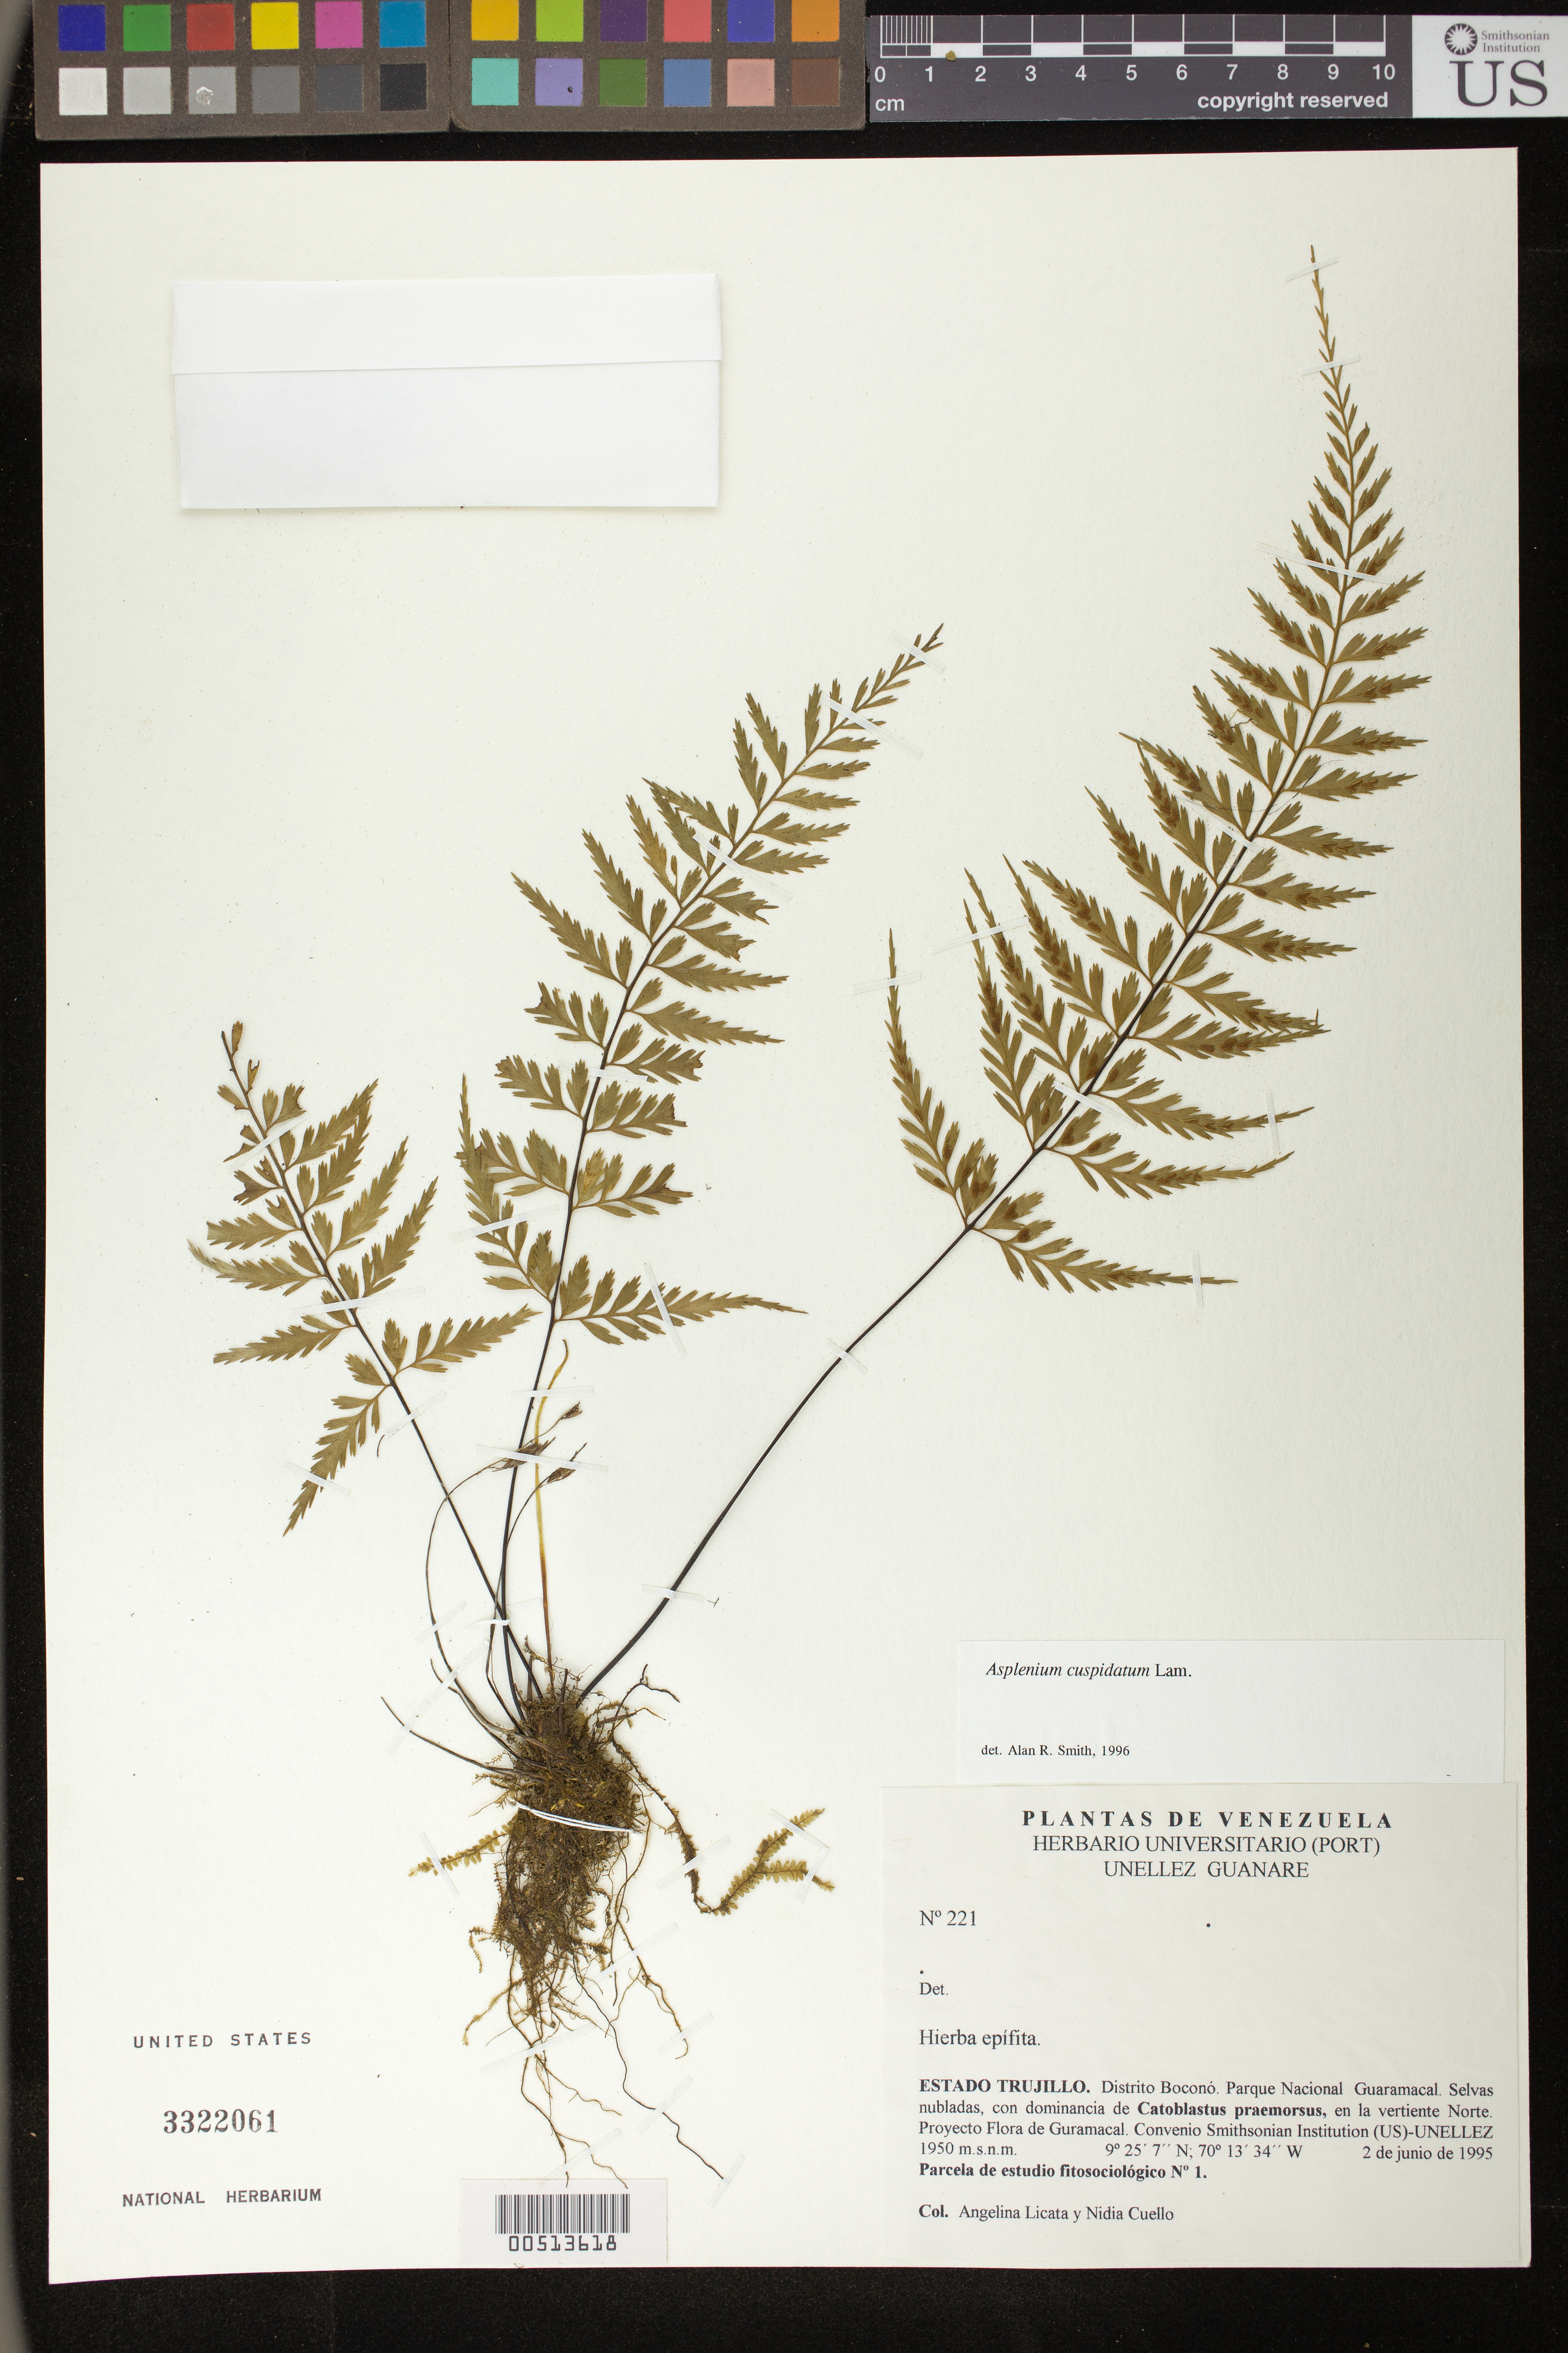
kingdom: Plantae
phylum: Tracheophyta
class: Polypodiopsida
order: Polypodiales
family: Aspleniaceae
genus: Asplenium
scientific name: Asplenium cuspidatum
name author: Lam.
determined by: Smith, Alan R., (UC)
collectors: A. Licata & N. L. Cuello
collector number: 221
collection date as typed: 02 Jun 1995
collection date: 1995-06-02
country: Venezuela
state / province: Trujillo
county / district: Boconó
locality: Parque Nacional Guaramacal, vertiente N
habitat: Selvas nubladas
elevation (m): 1950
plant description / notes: PORT, UC, US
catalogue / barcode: US 3322061